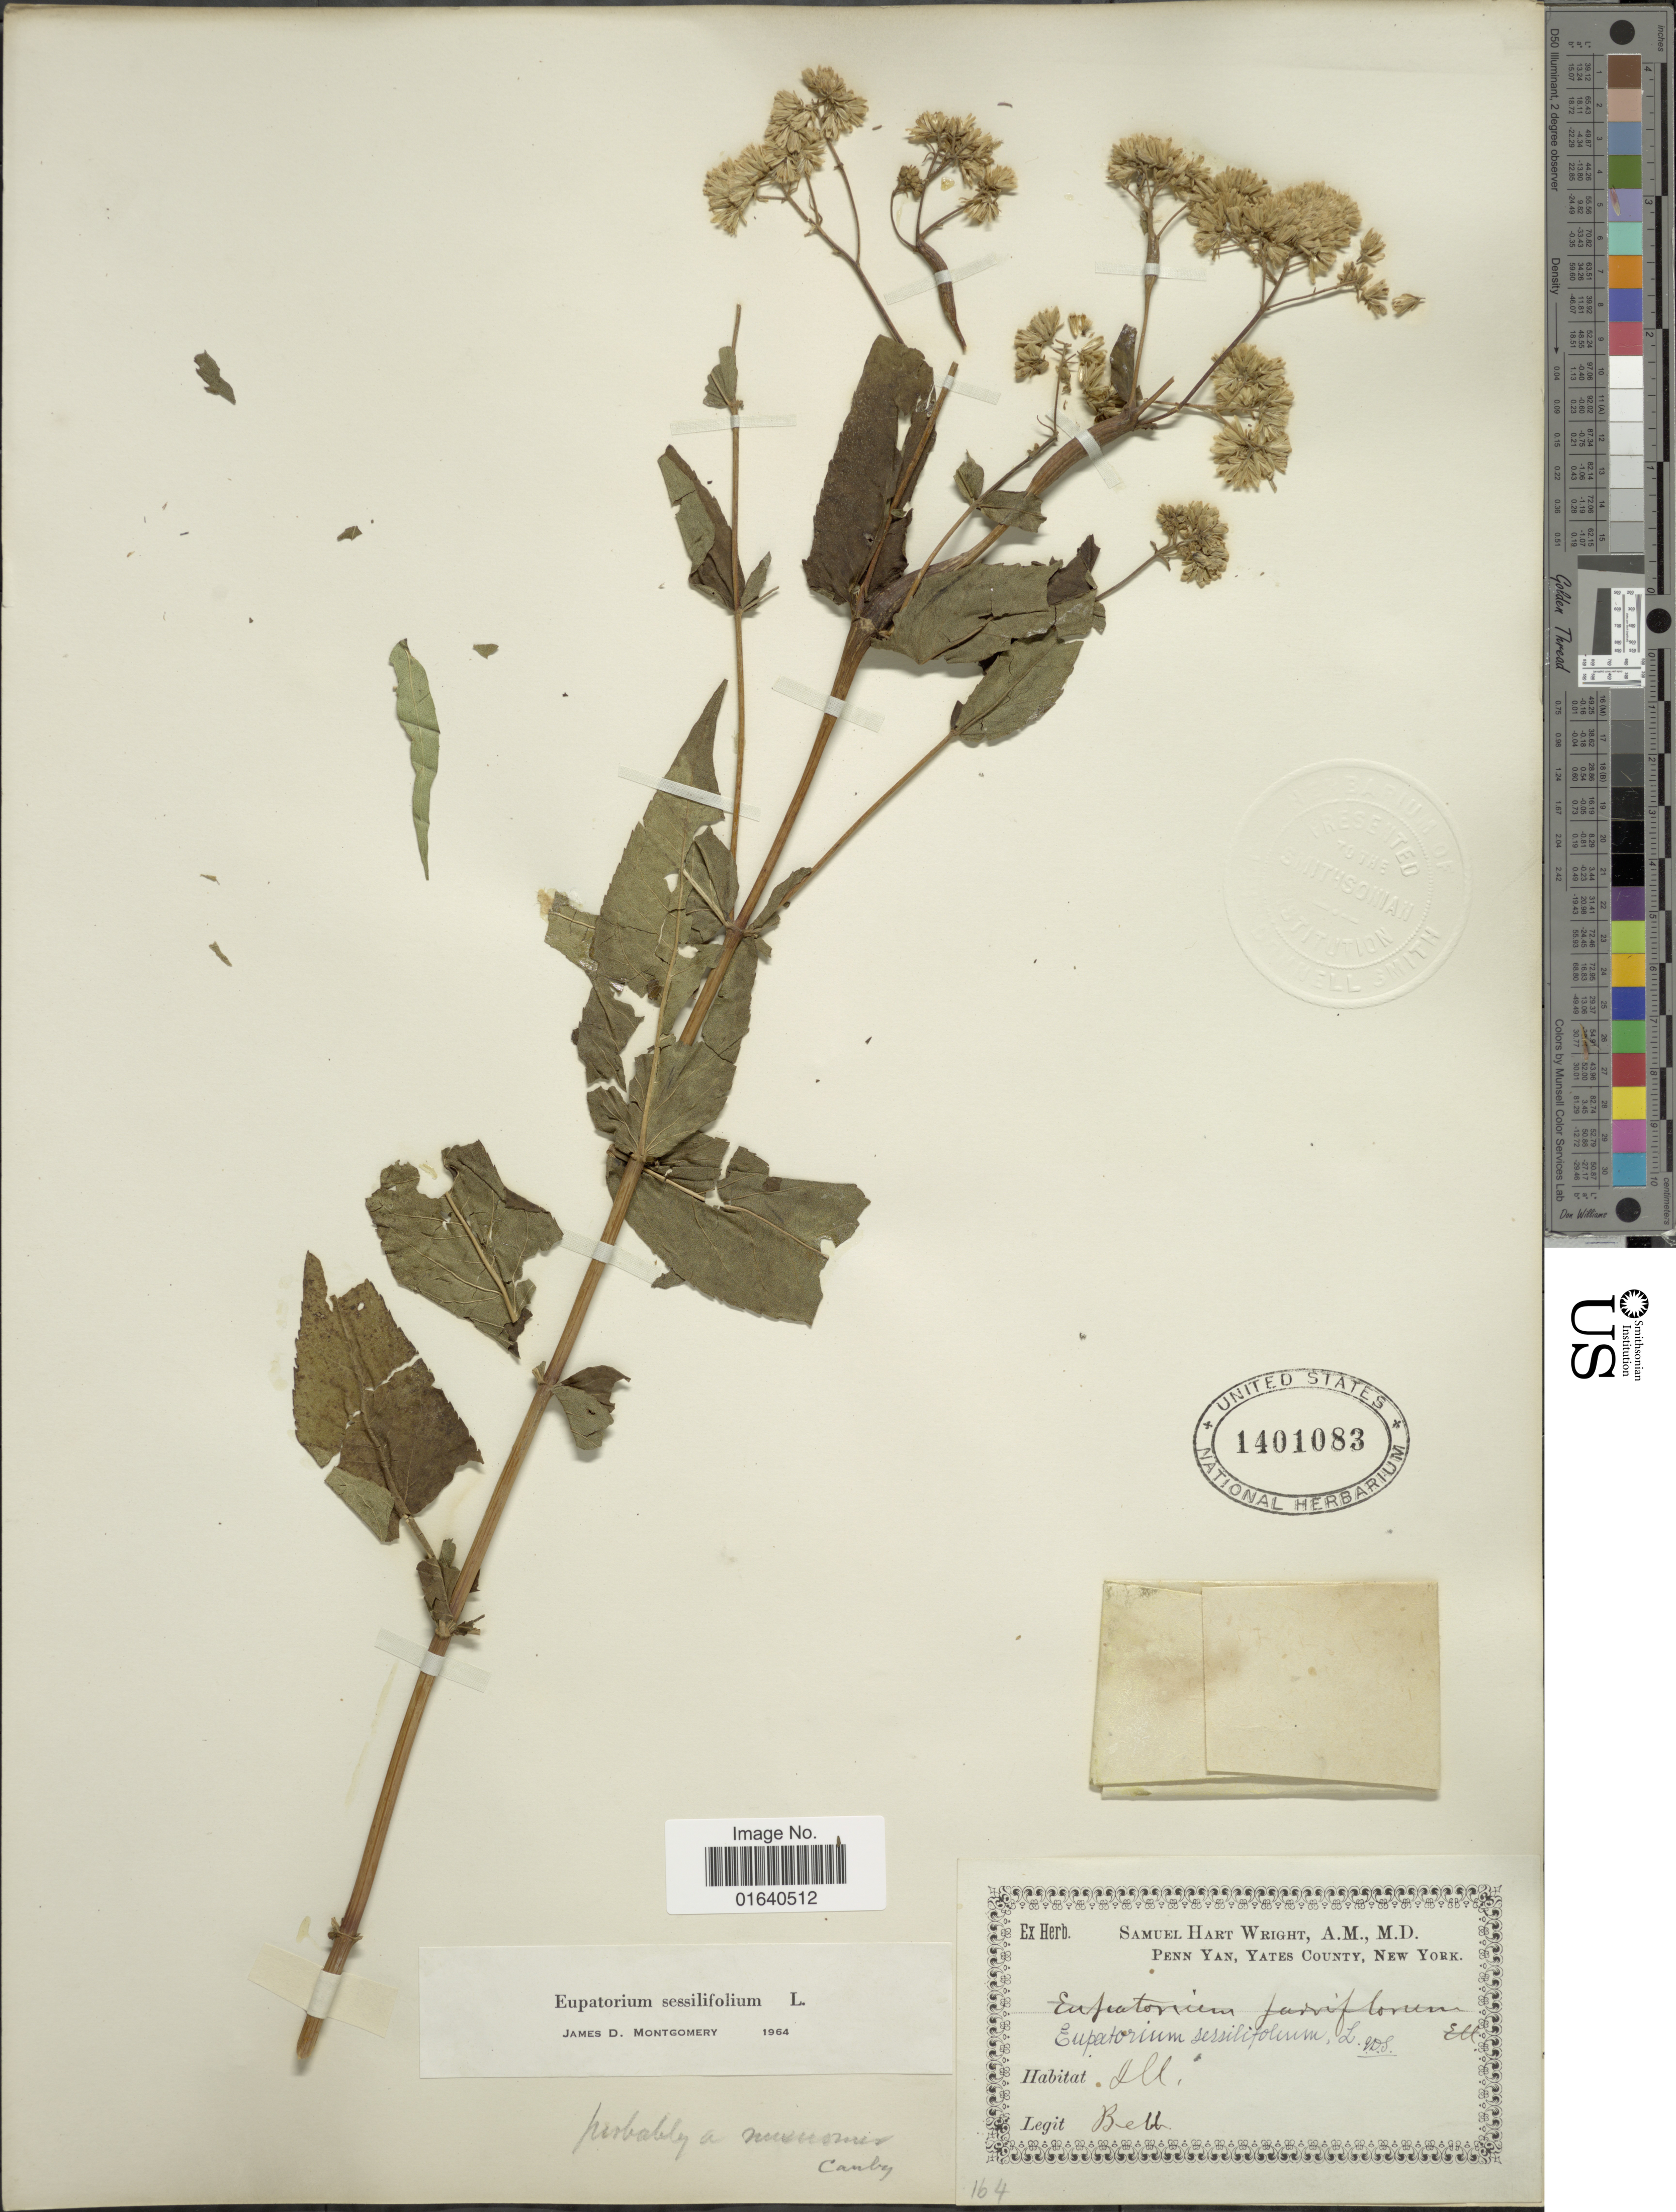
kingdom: Plantae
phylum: Tracheophyta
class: Magnoliopsida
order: Asterales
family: Asteraceae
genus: Eupatorium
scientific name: Eupatorium sessilifolium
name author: L.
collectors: -. Bebb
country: United States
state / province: Illinois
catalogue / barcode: US 1401083